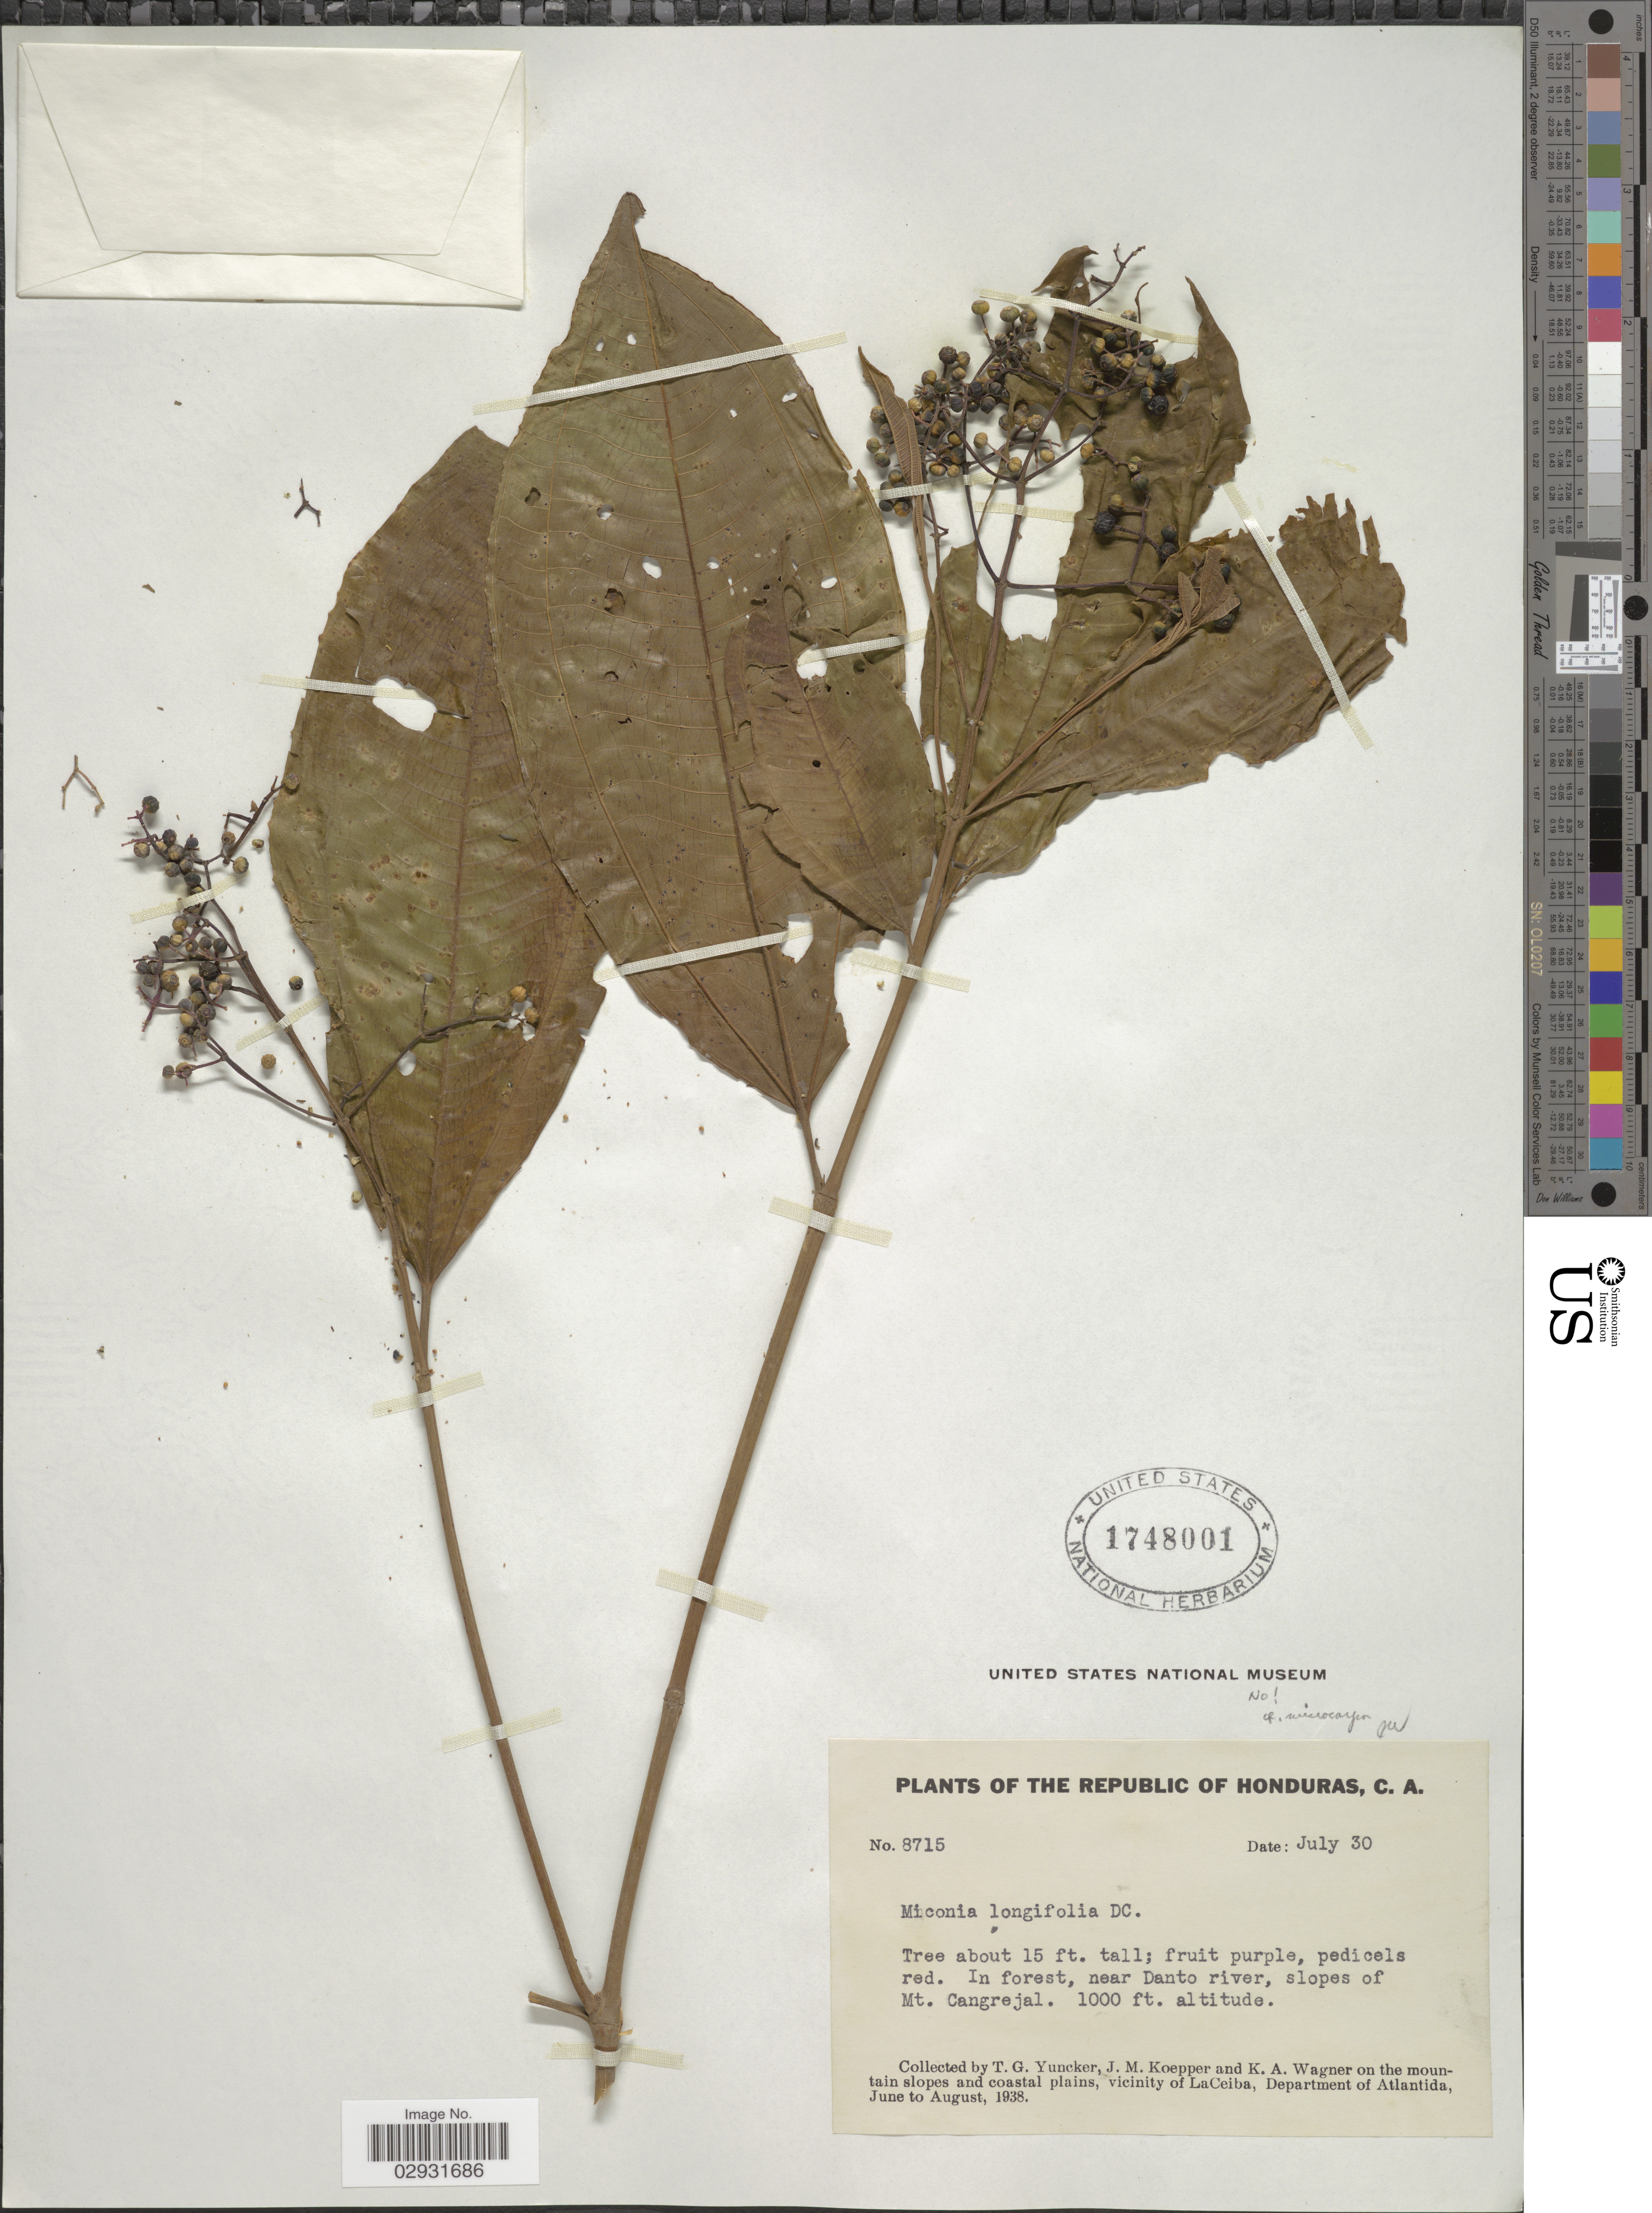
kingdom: Plantae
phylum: Tracheophyta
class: Magnoliopsida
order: Myrtales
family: Melastomataceae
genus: Miconia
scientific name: Miconia affinis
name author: DC.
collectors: T. G. Yuncker, J. M. Koepper & K. A. Wagner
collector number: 8715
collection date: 1938-07-30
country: Honduras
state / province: Atlántida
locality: Republic of Honduras, C.A. In forest, near Danto river, slopes of Mt. Cangrejal. On the mountain slopes and coastal plains, vicinity of LaCeiba, Department of Atlantida.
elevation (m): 305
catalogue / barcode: US 1748001